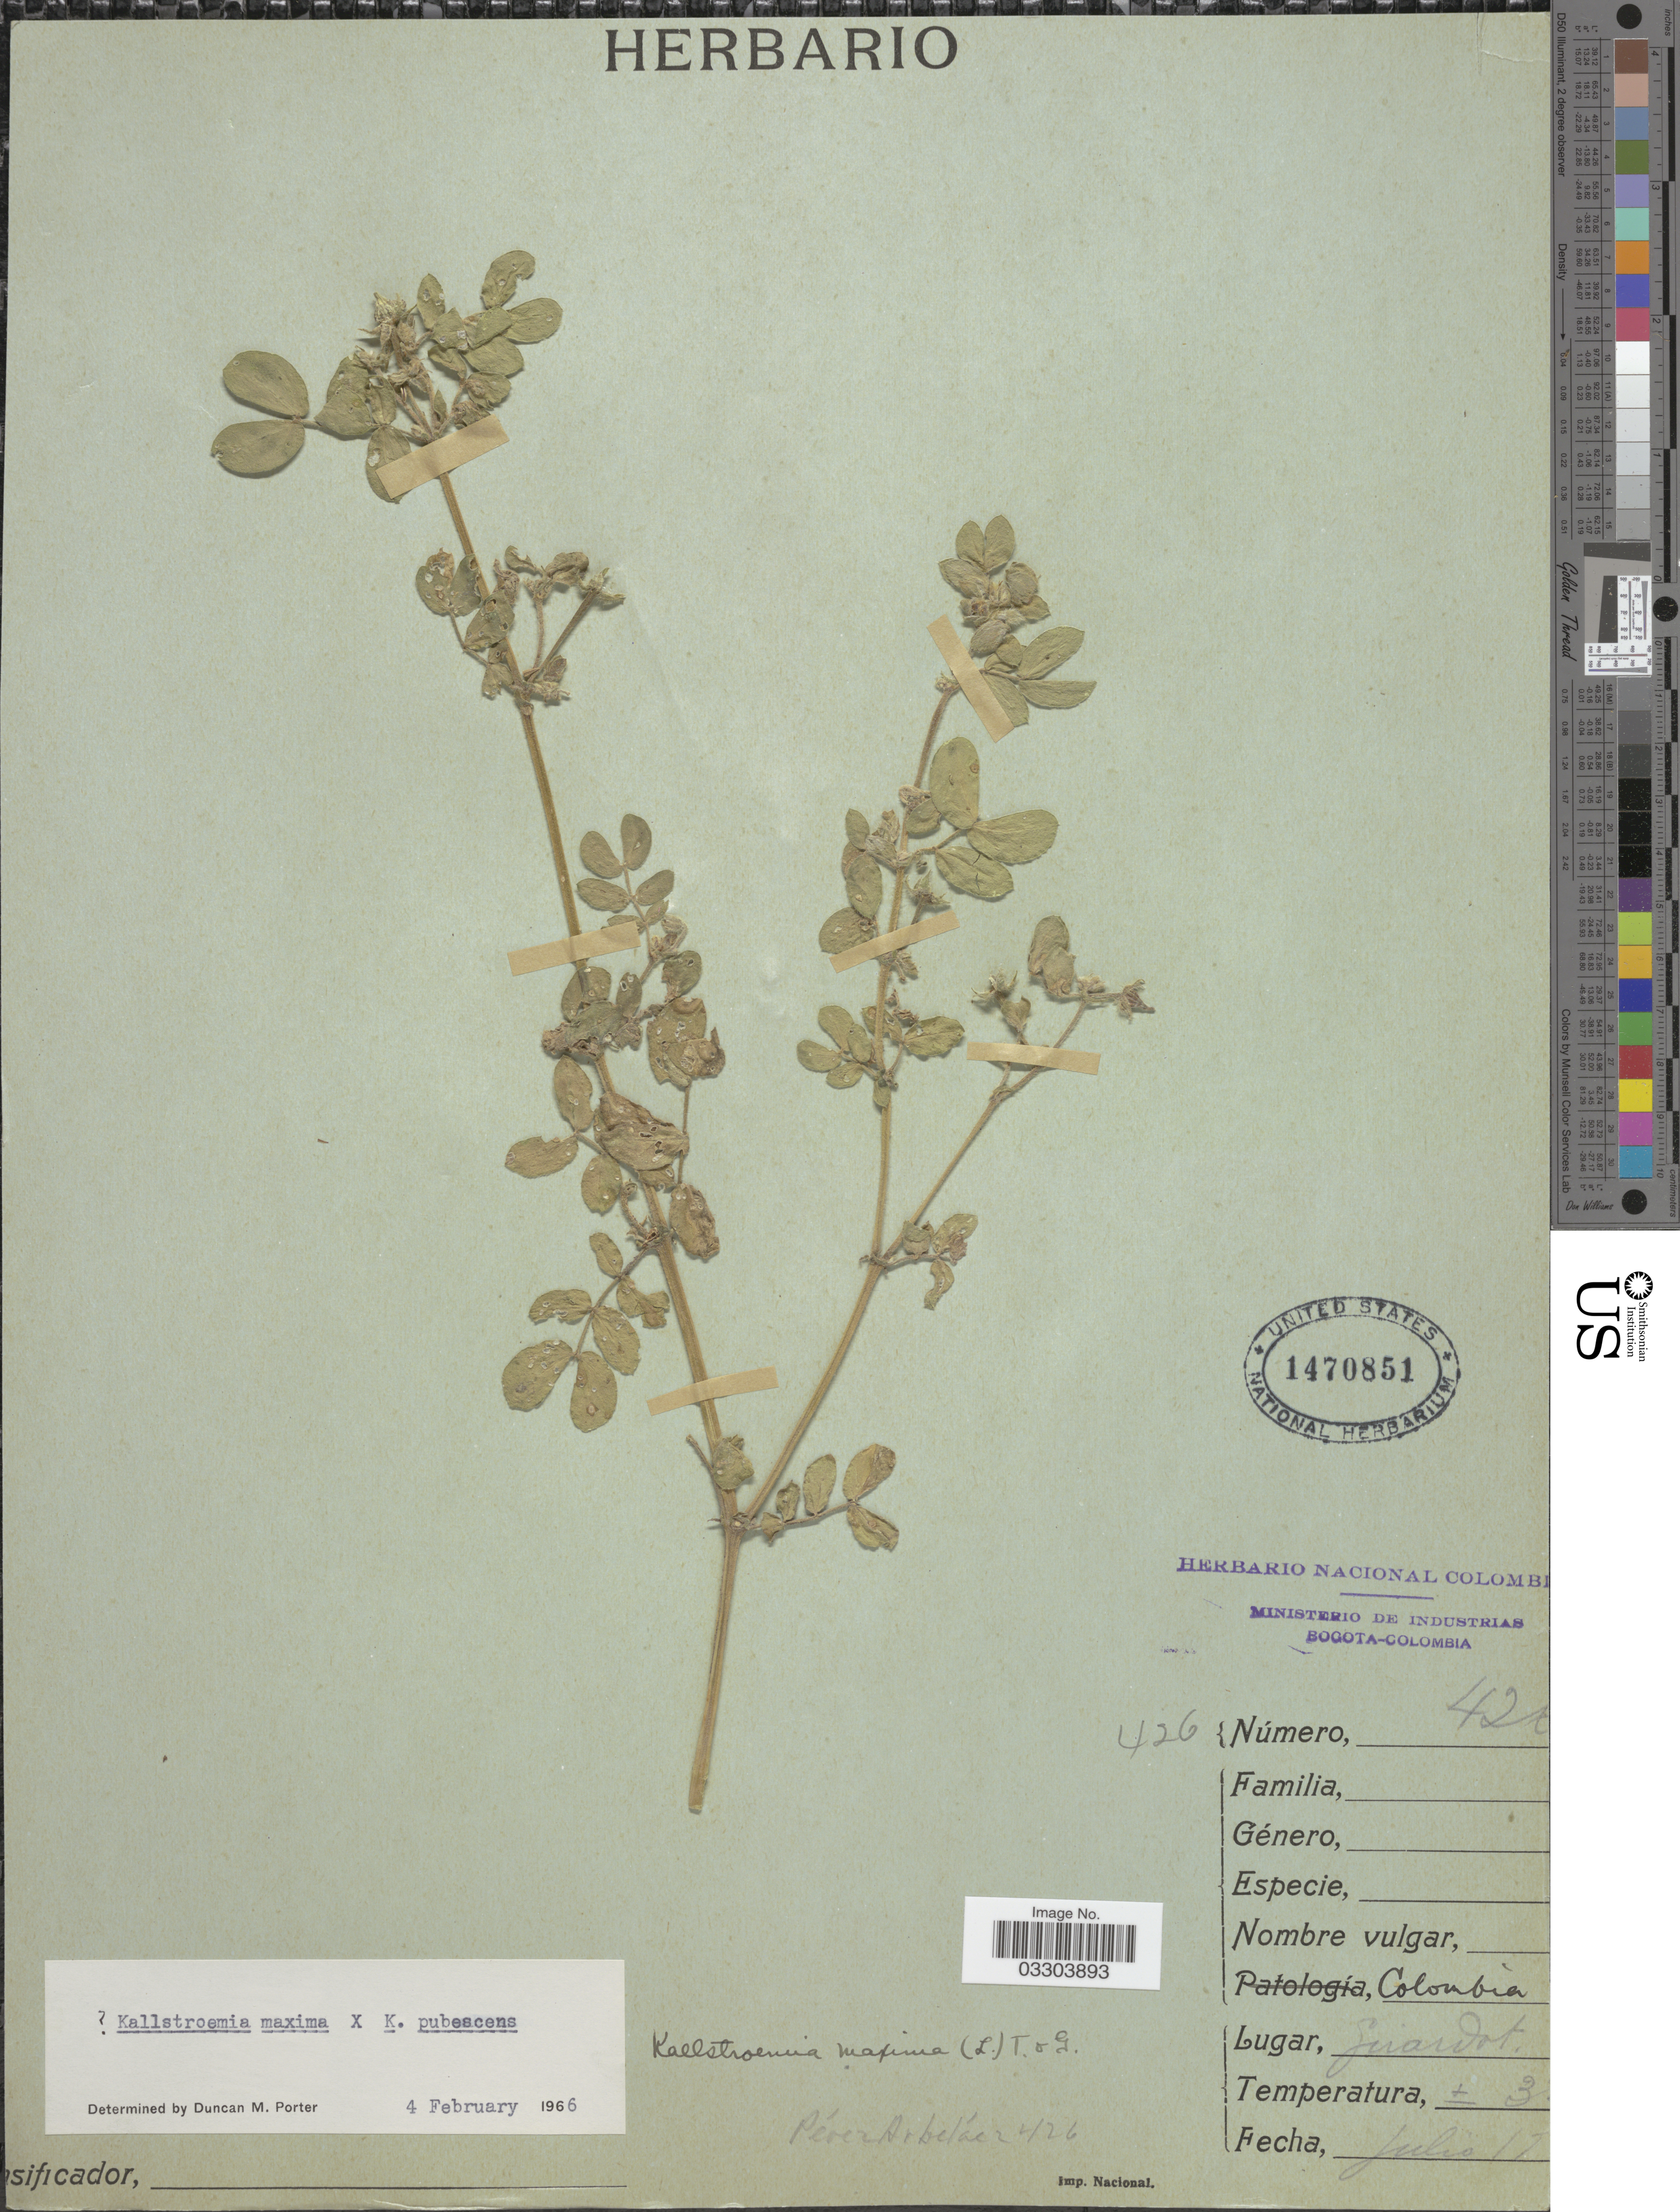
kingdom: Plantae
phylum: Tracheophyta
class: Magnoliopsida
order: Zygophyllales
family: Zygophyllaceae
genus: Kallstroemia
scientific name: Kallstroemia maxima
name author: (L.) Hook. & Arn.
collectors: E. Pérez Arbeláez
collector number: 426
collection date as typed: Transcribed d/m/y: /7/17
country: Colombia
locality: Girardot.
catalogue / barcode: US 1470851